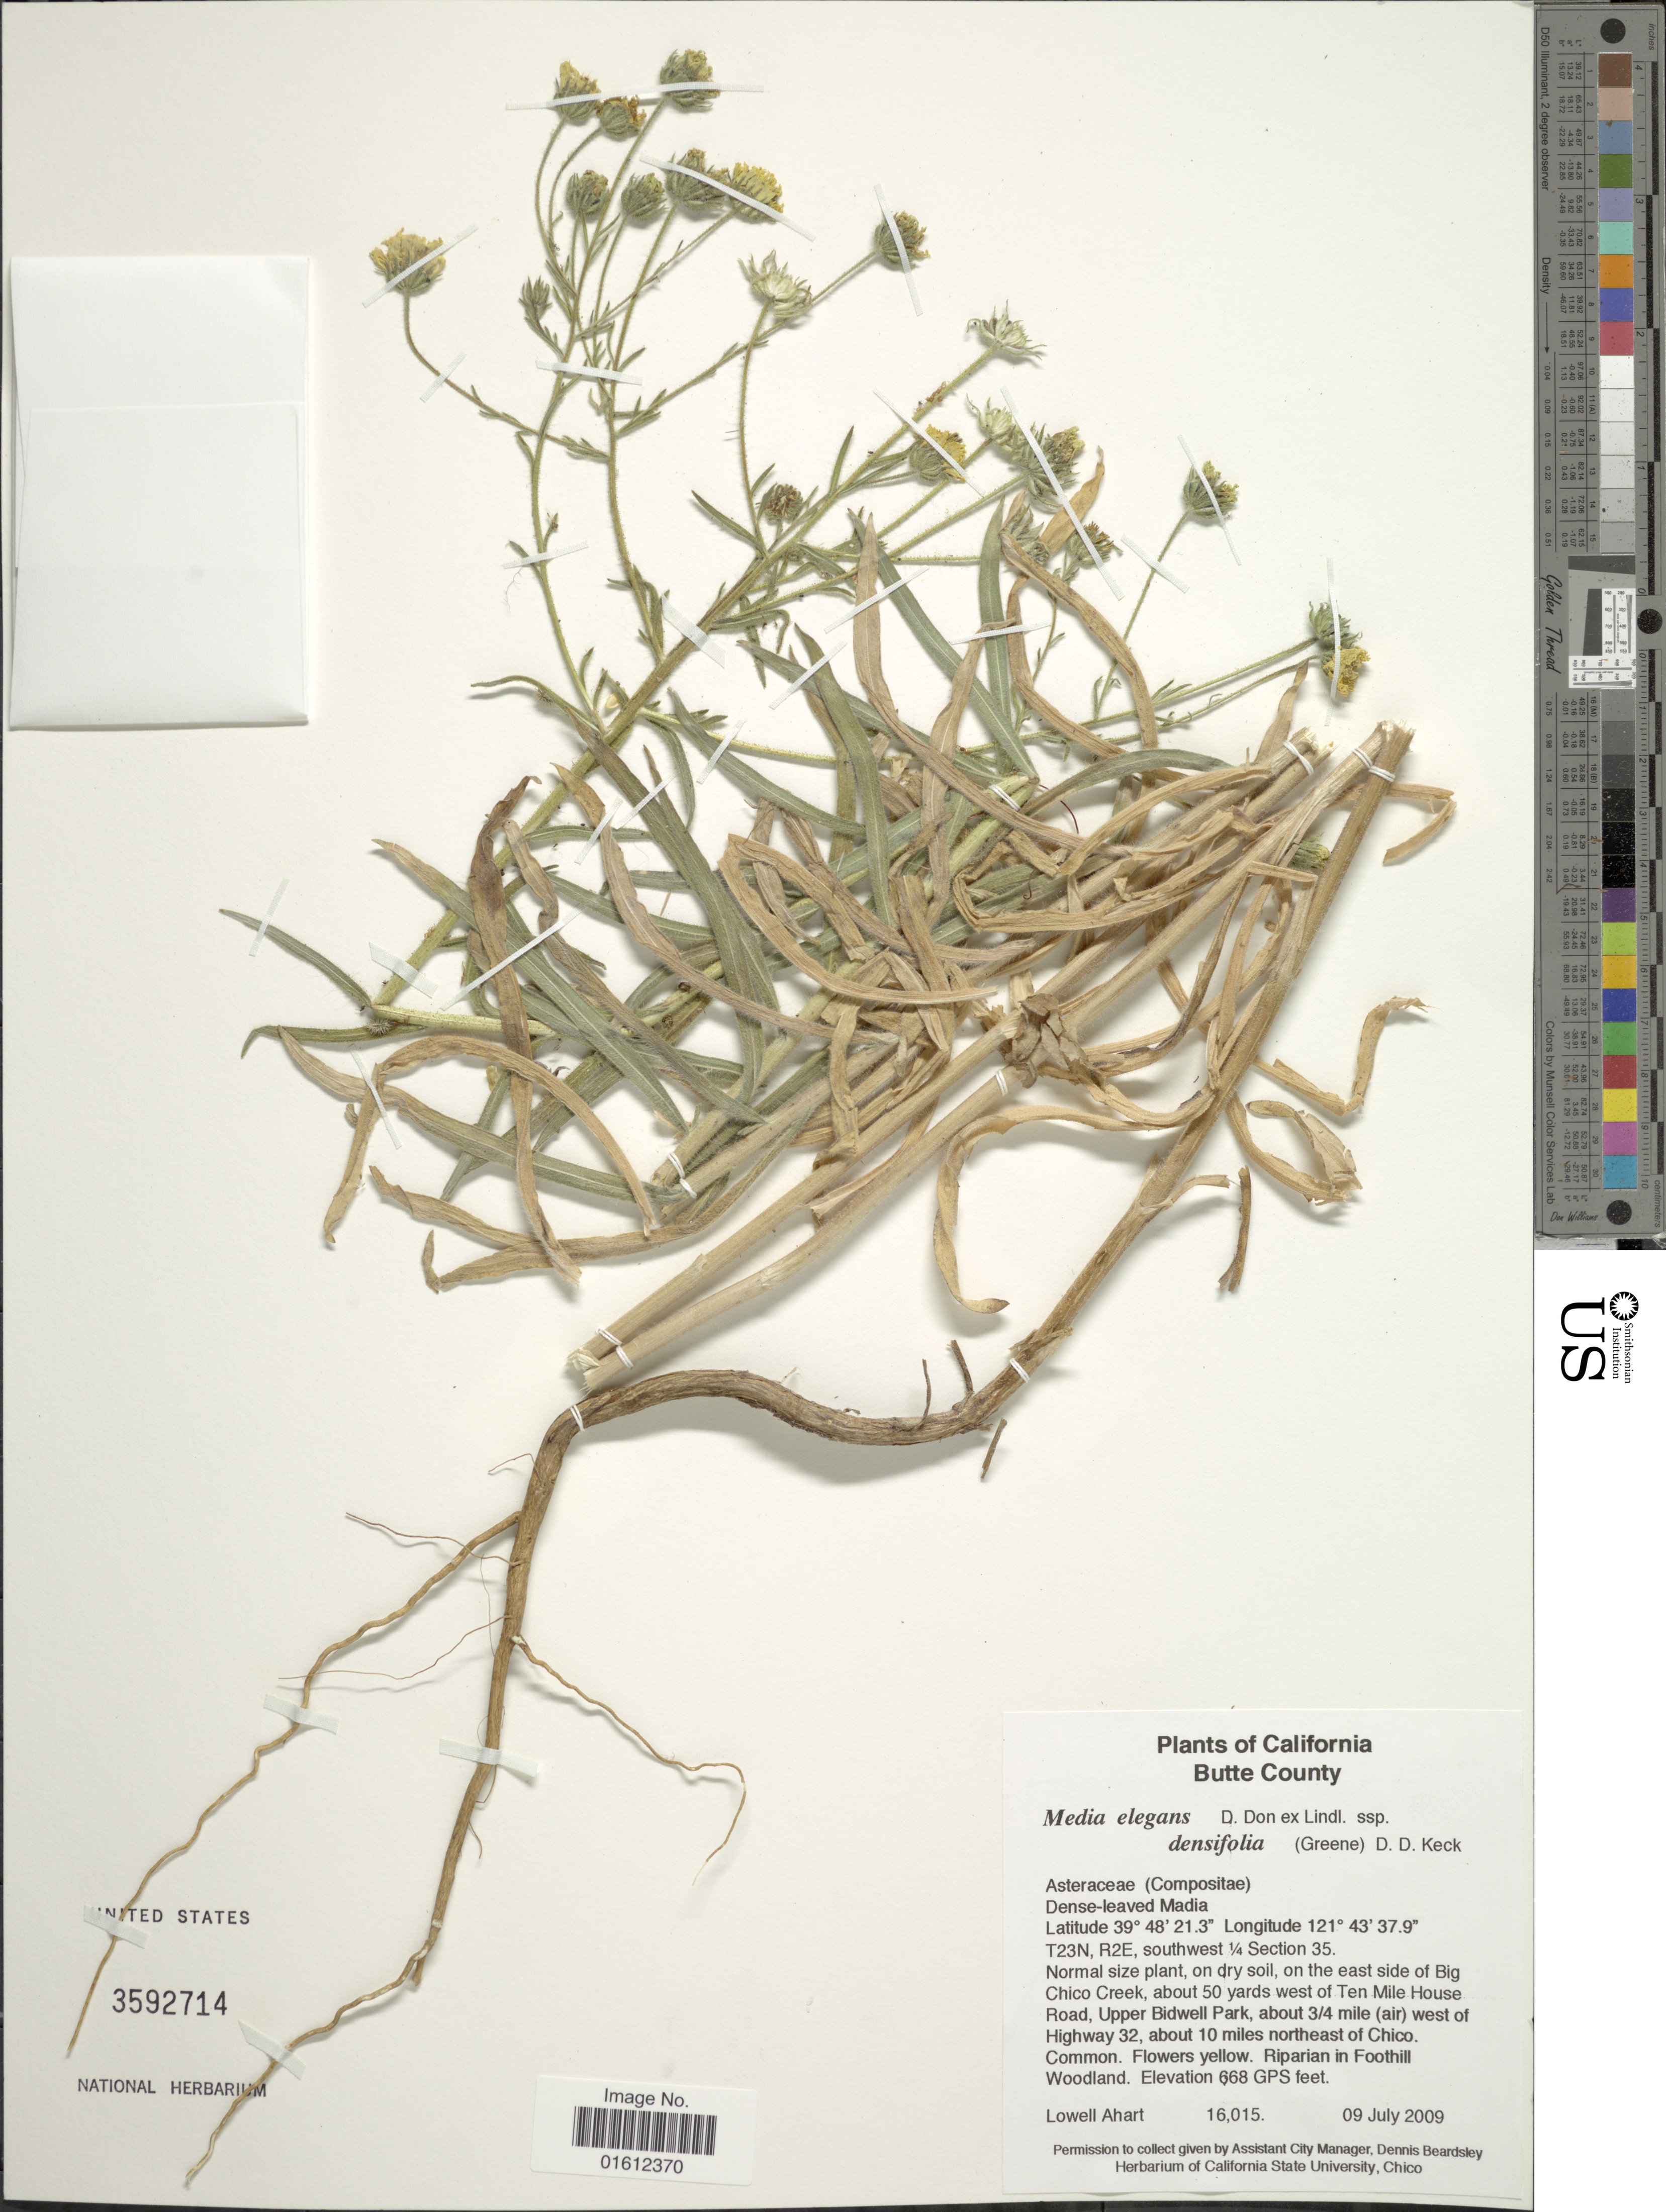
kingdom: Plantae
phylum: Tracheophyta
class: Magnoliopsida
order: Asterales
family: Asteraceae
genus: Madia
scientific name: Madia elegans subsp. densifolia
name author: (Greene) D.D. Keck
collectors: L. Ahart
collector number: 16015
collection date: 2009-07-09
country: United States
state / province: California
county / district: Butte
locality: Butte County. T23N, R2E, southwest ¼ Section 35. On the east side of Big Chico Creek, about 50 yards west of Ten Mile House Road, Upper Bidwell Park, about 3/4 mile (air) west of Highway 32, about 10 miles northeast of Chico.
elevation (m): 204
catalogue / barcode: US 3592714